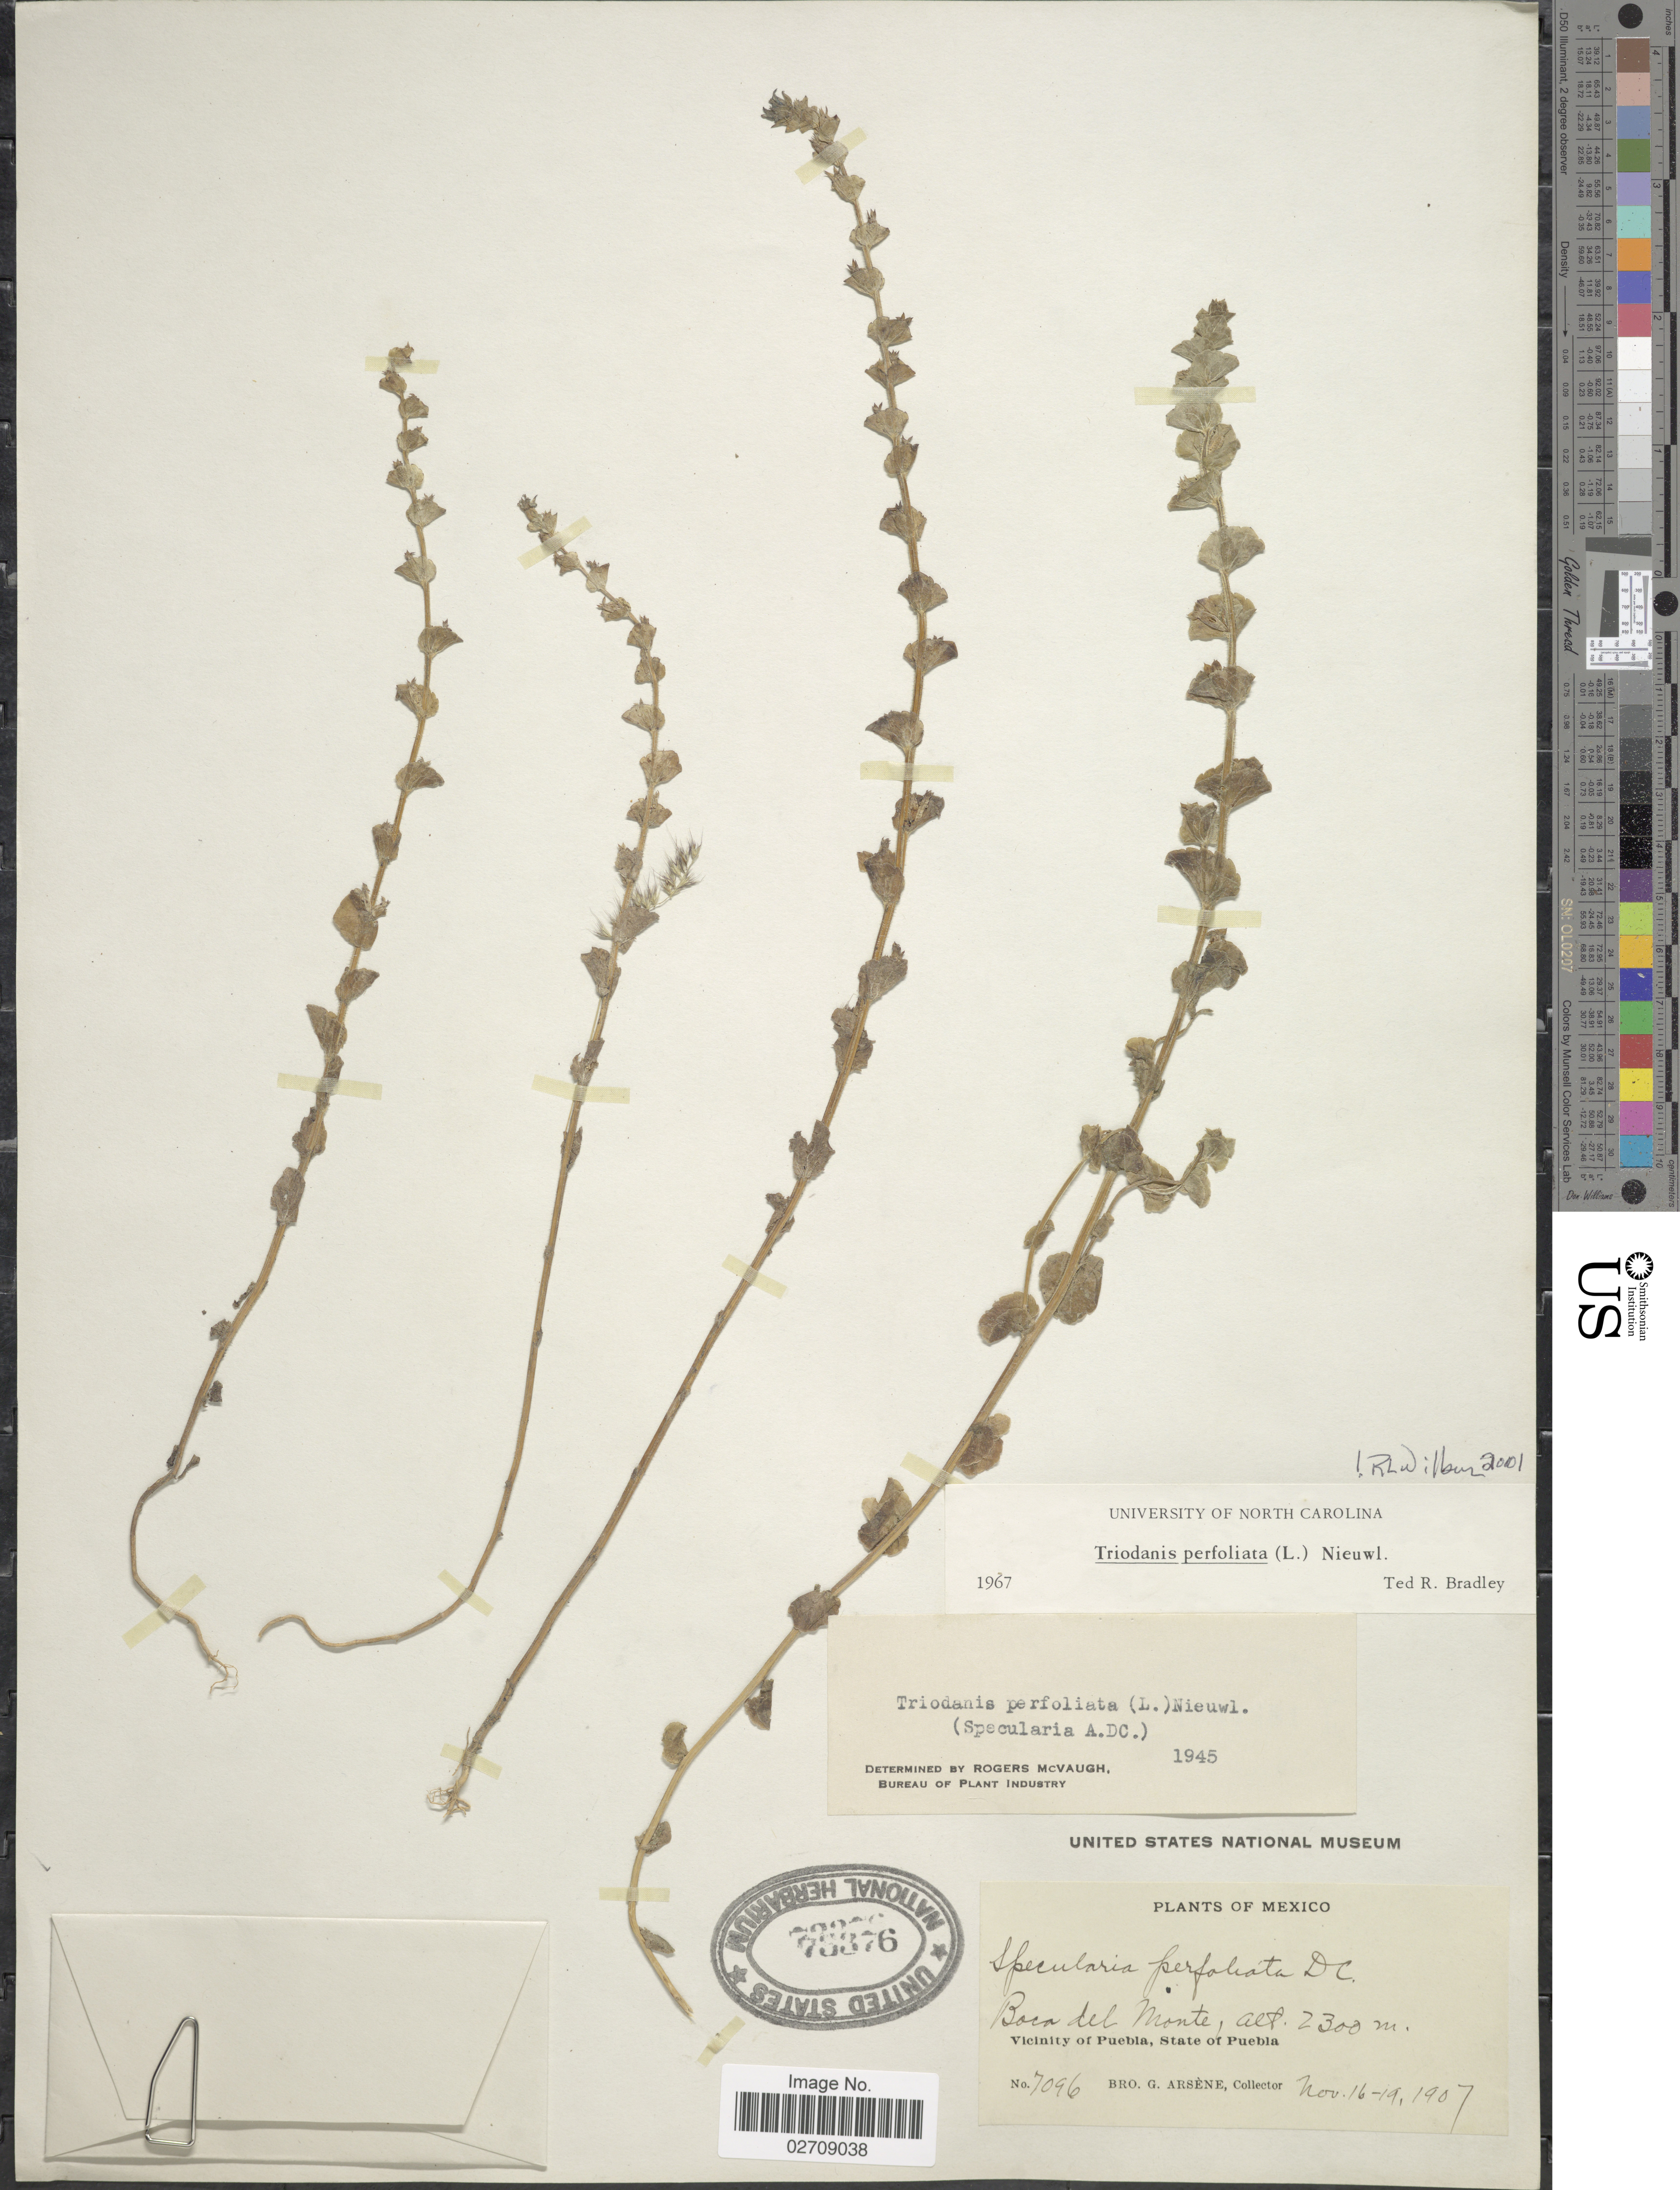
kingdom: Plantae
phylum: Tracheophyta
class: Magnoliopsida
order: Asterales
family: Campanulaceae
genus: Triodanis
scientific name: Triodanis perfoliata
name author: (L.) Nieuwl.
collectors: Bro. G. Arsène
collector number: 7096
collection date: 1907-11-16/1907-11-19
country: Mexico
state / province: Puebla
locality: Boca del Monte. Vicinity of Puebla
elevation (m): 2300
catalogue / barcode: US 73376